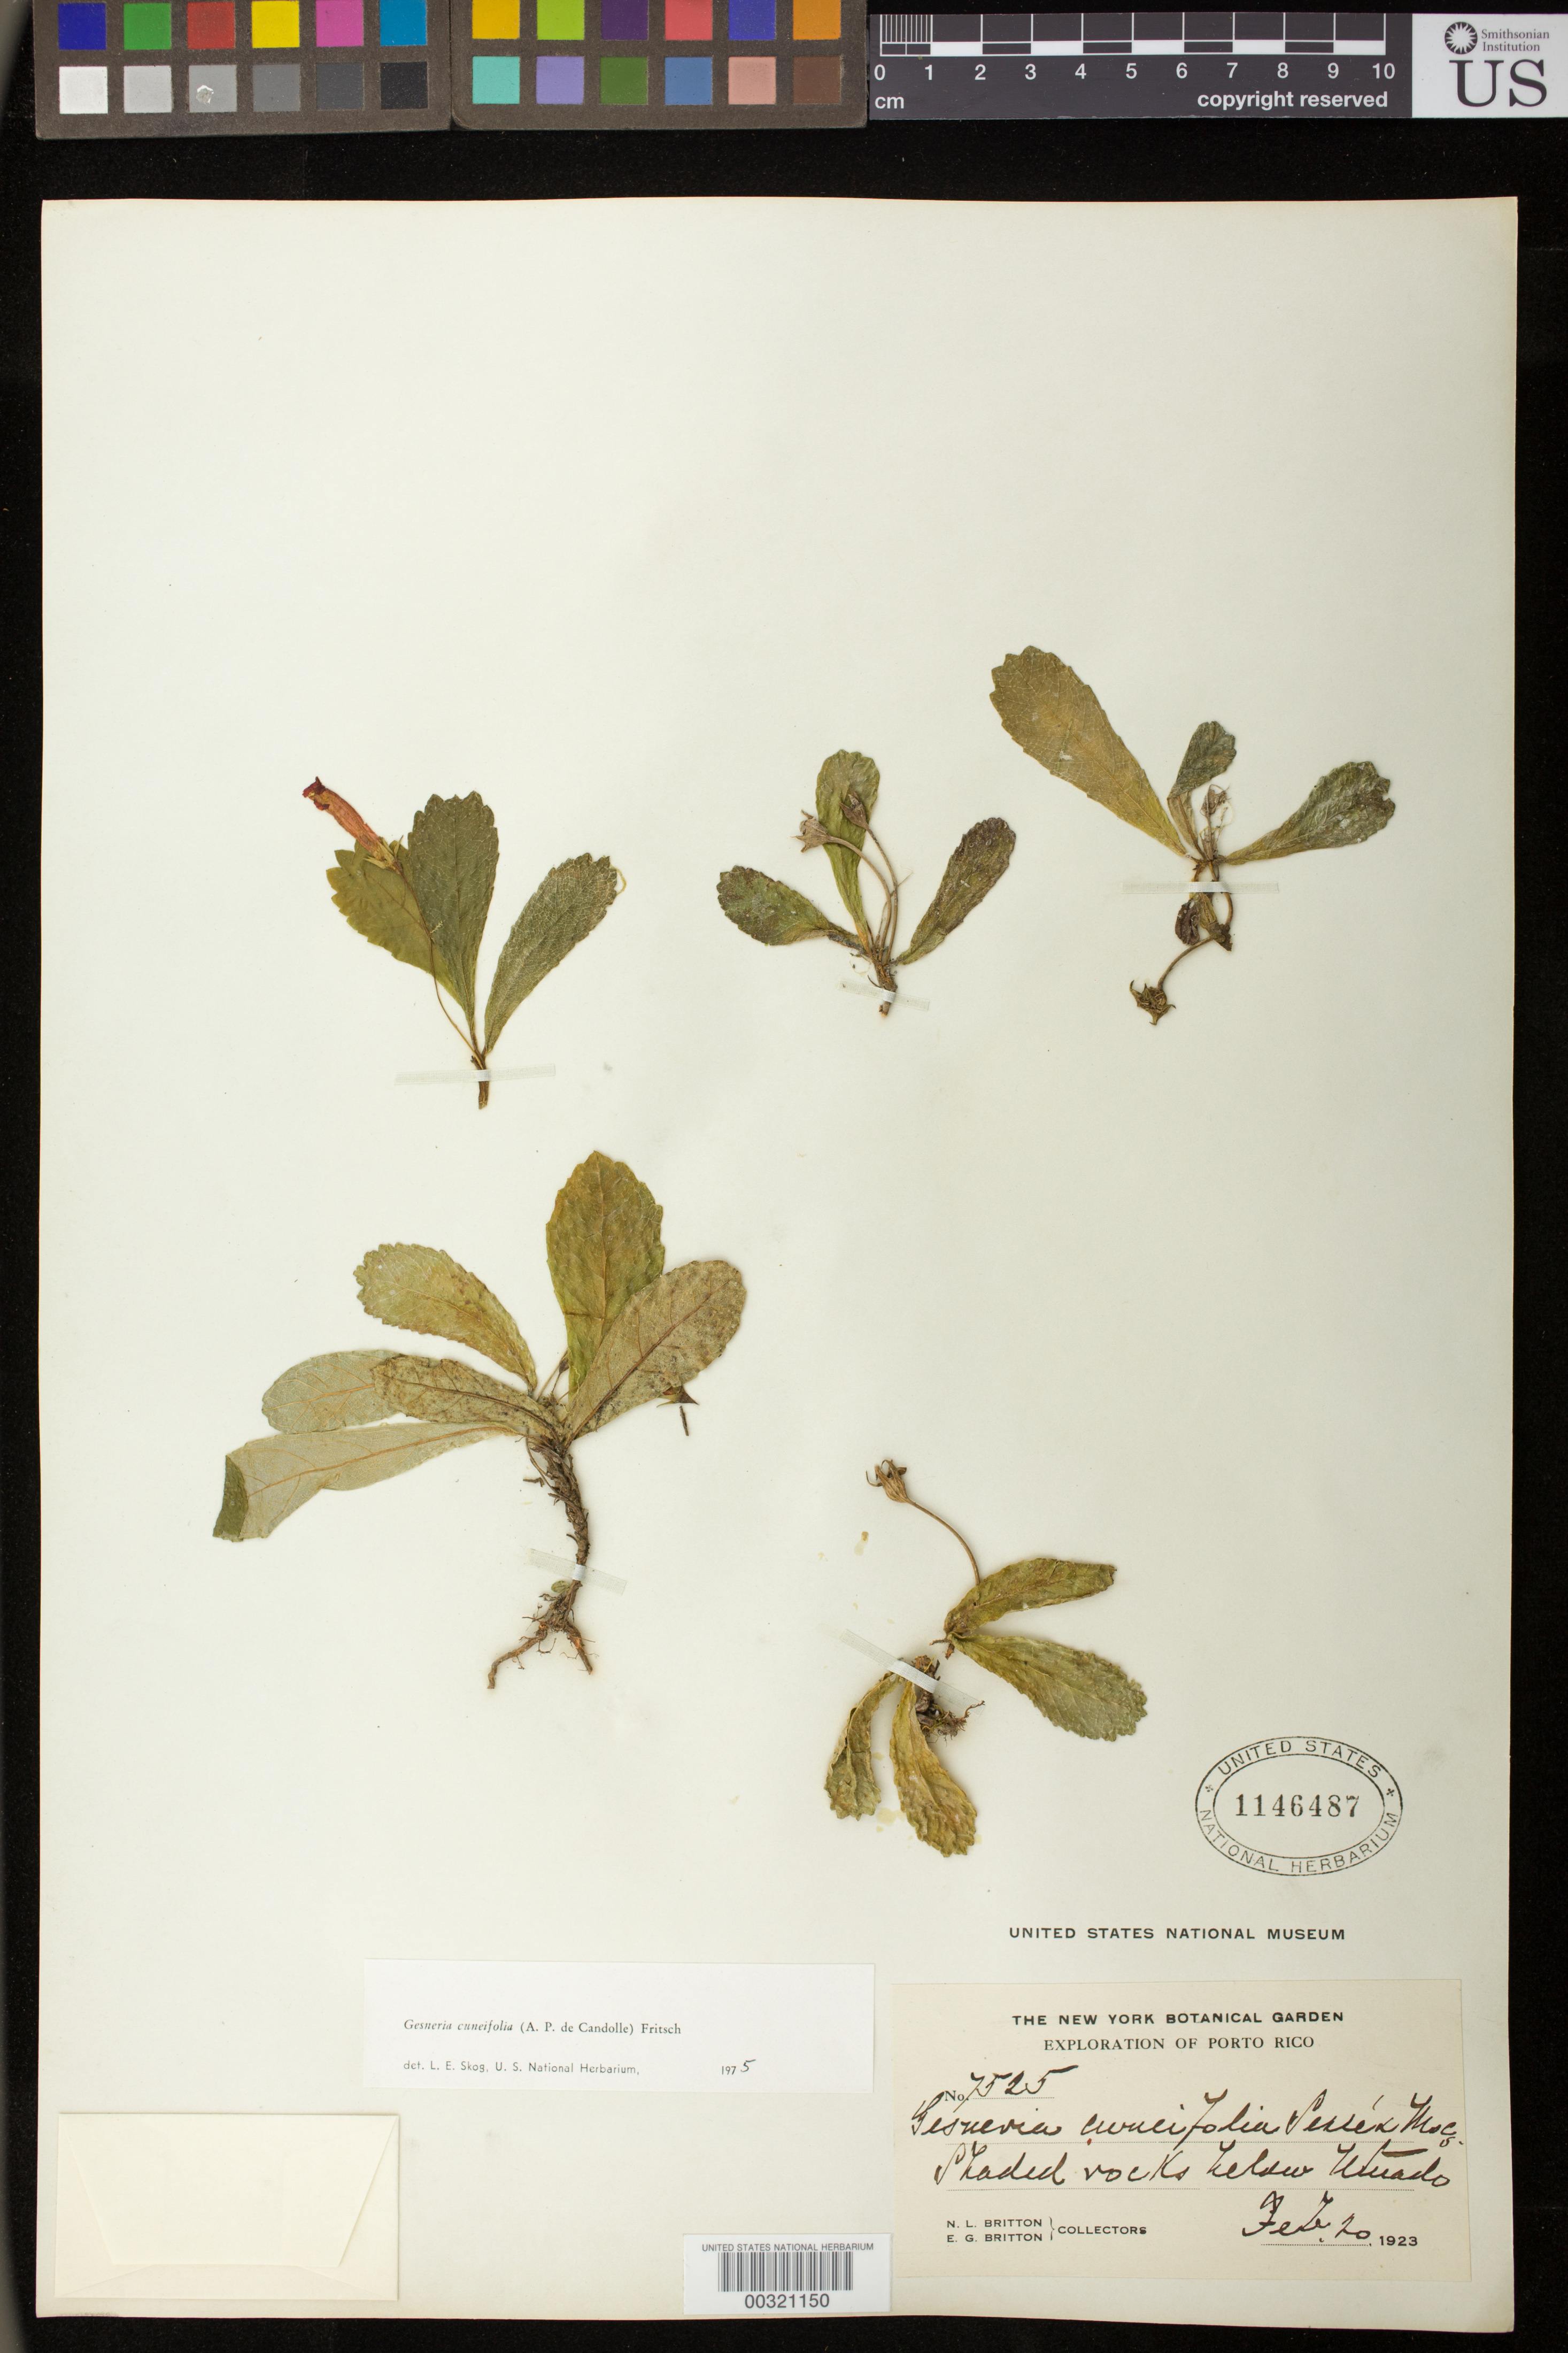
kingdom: Plantae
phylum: Tracheophyta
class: Magnoliopsida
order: Lamiales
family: Gesneriaceae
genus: Gesneria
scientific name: Gesneria cuneifolia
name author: (DC.) Fritsch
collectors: N. Britton & E. G. Britton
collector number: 7525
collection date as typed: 20 Feb 1923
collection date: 1923-02-20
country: Puerto Rico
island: Puerto Rico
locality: Below Utuado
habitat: shaded rocks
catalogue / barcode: US 1146487